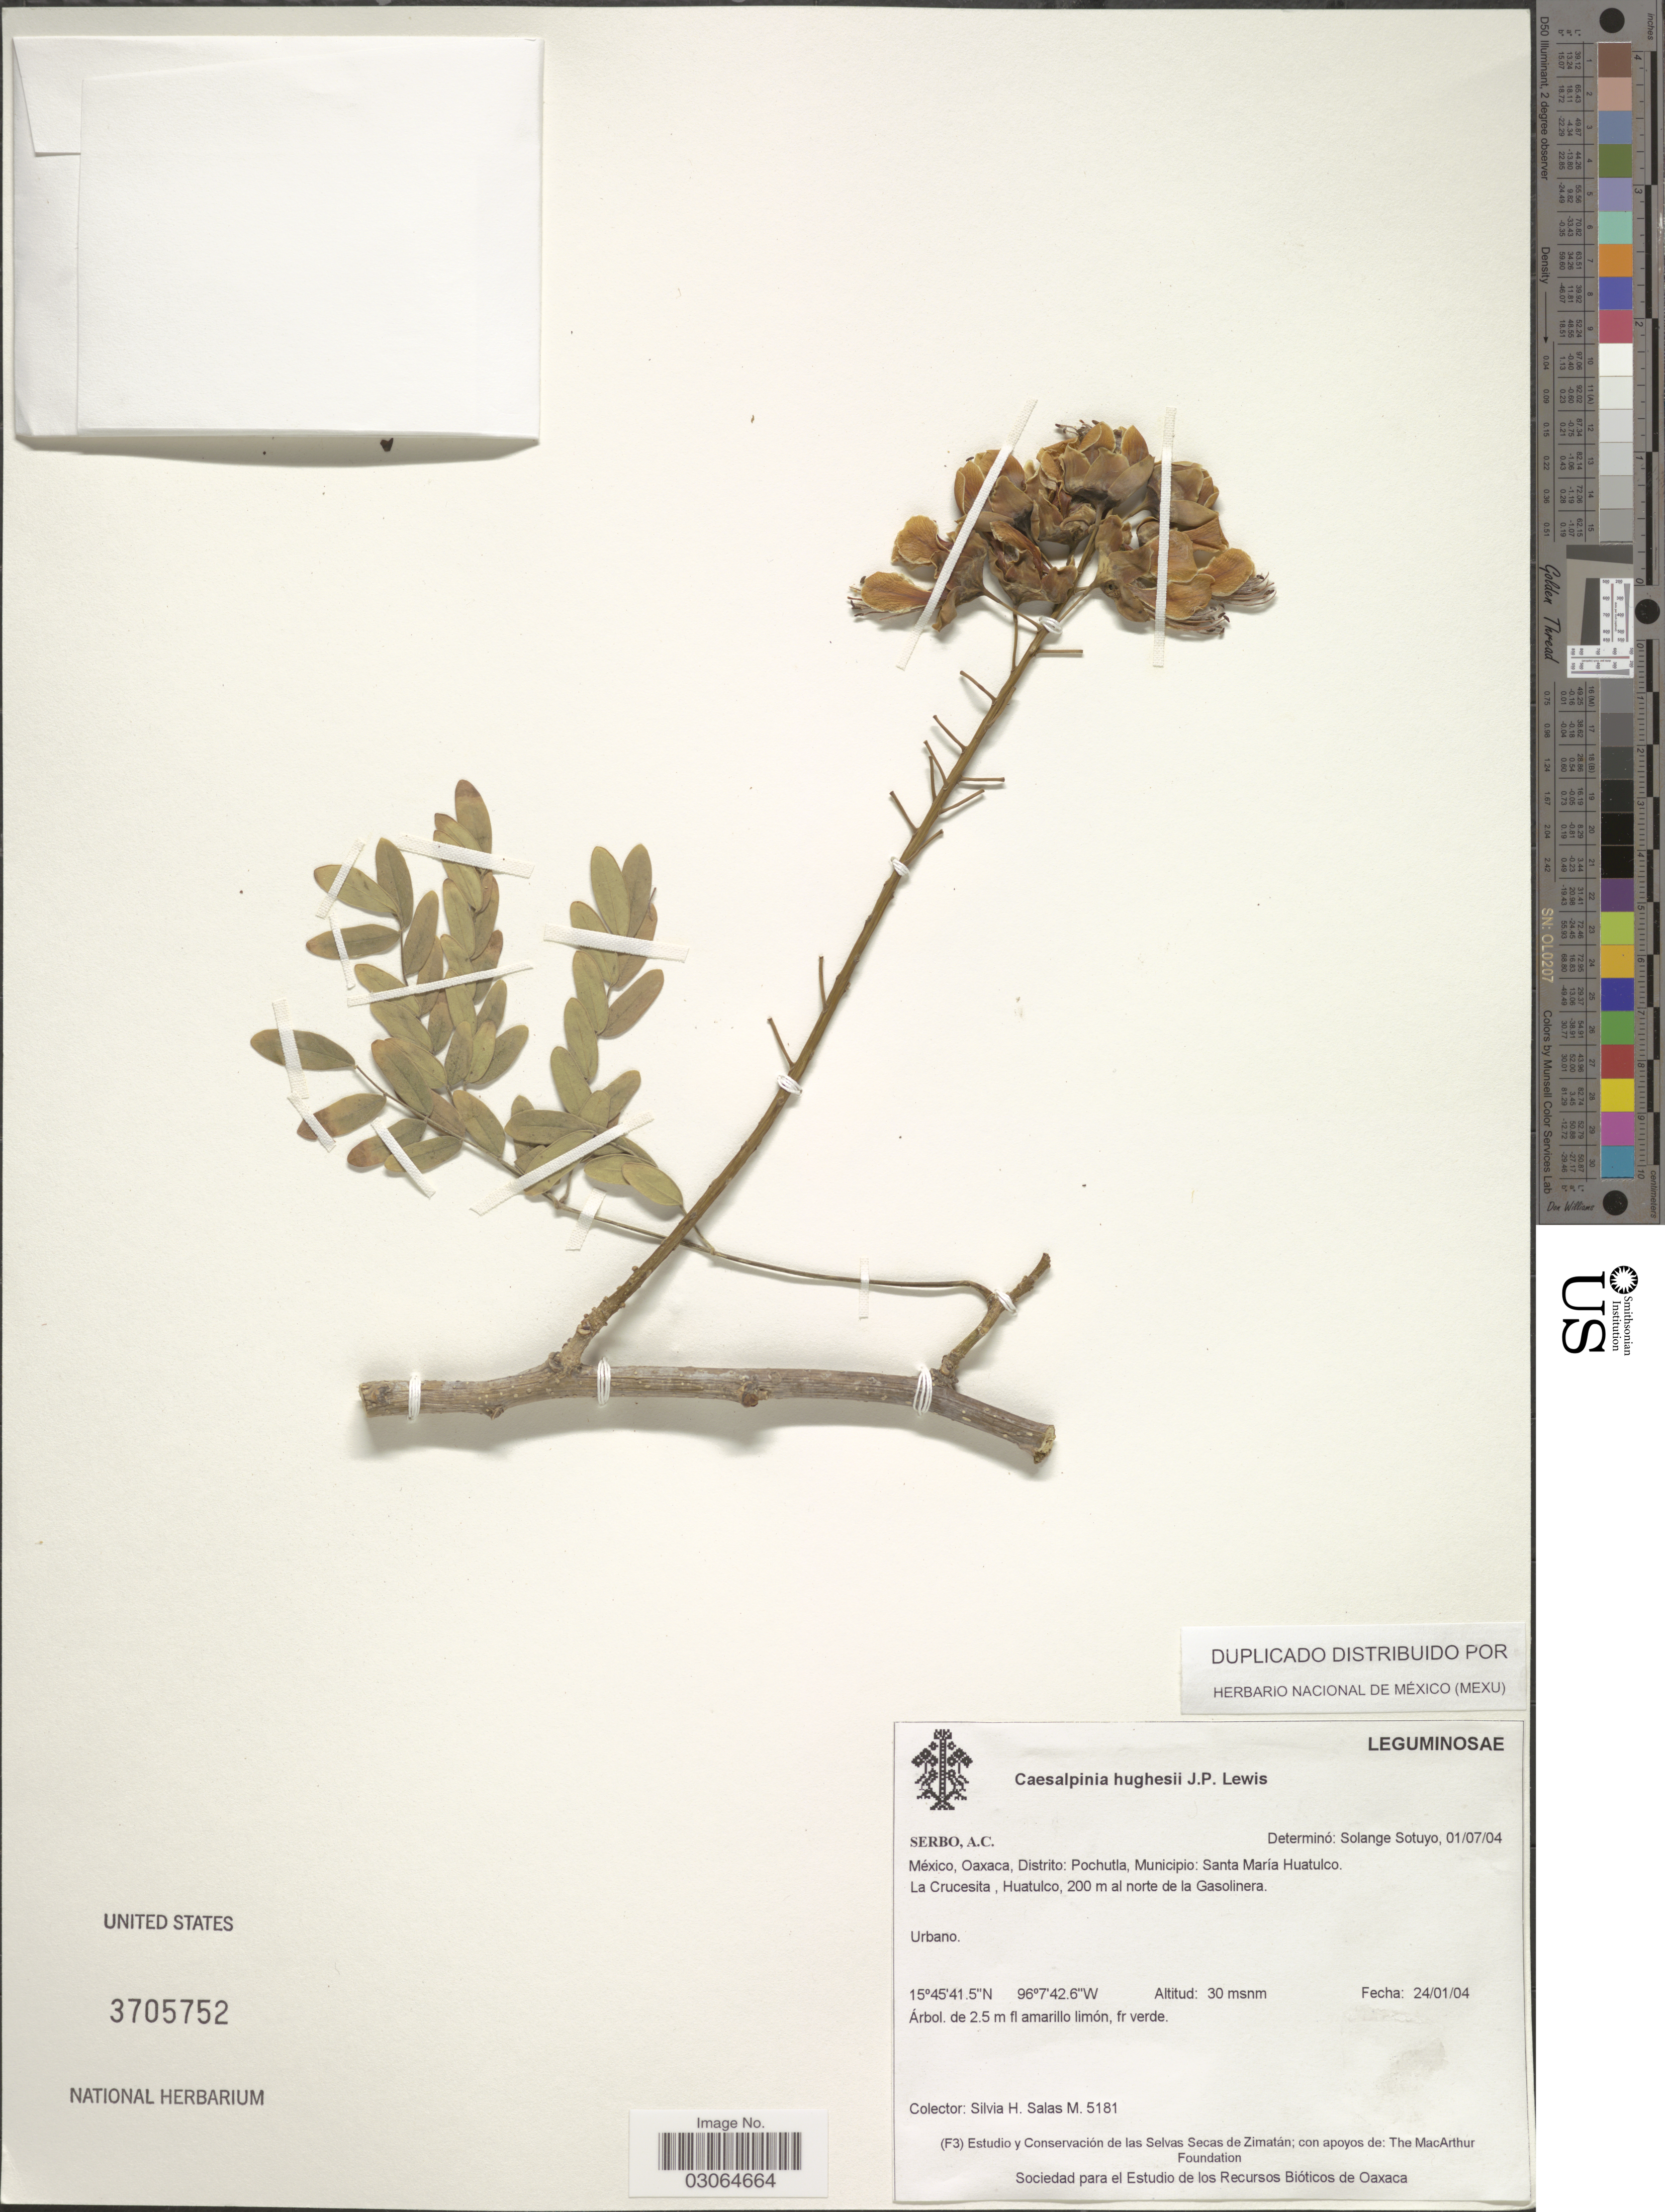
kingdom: Plantae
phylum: Tracheophyta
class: Magnoliopsida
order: Fabales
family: Fabaceae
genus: Erythrostemon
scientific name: Erythrostemon hughesii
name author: (G.P. Lewis) Gagnon & G.P. Lewis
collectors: S. Salas M.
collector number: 5181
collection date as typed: Transcribed d/m/y: 24/1/4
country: Mexico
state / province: Oaxaca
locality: Distrito: Pochutla, Municipio: Santa María Huatulco. La Crucesita, Huatulco, 200 m al norte de la Gasolinera.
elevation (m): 30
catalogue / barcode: US 3705752